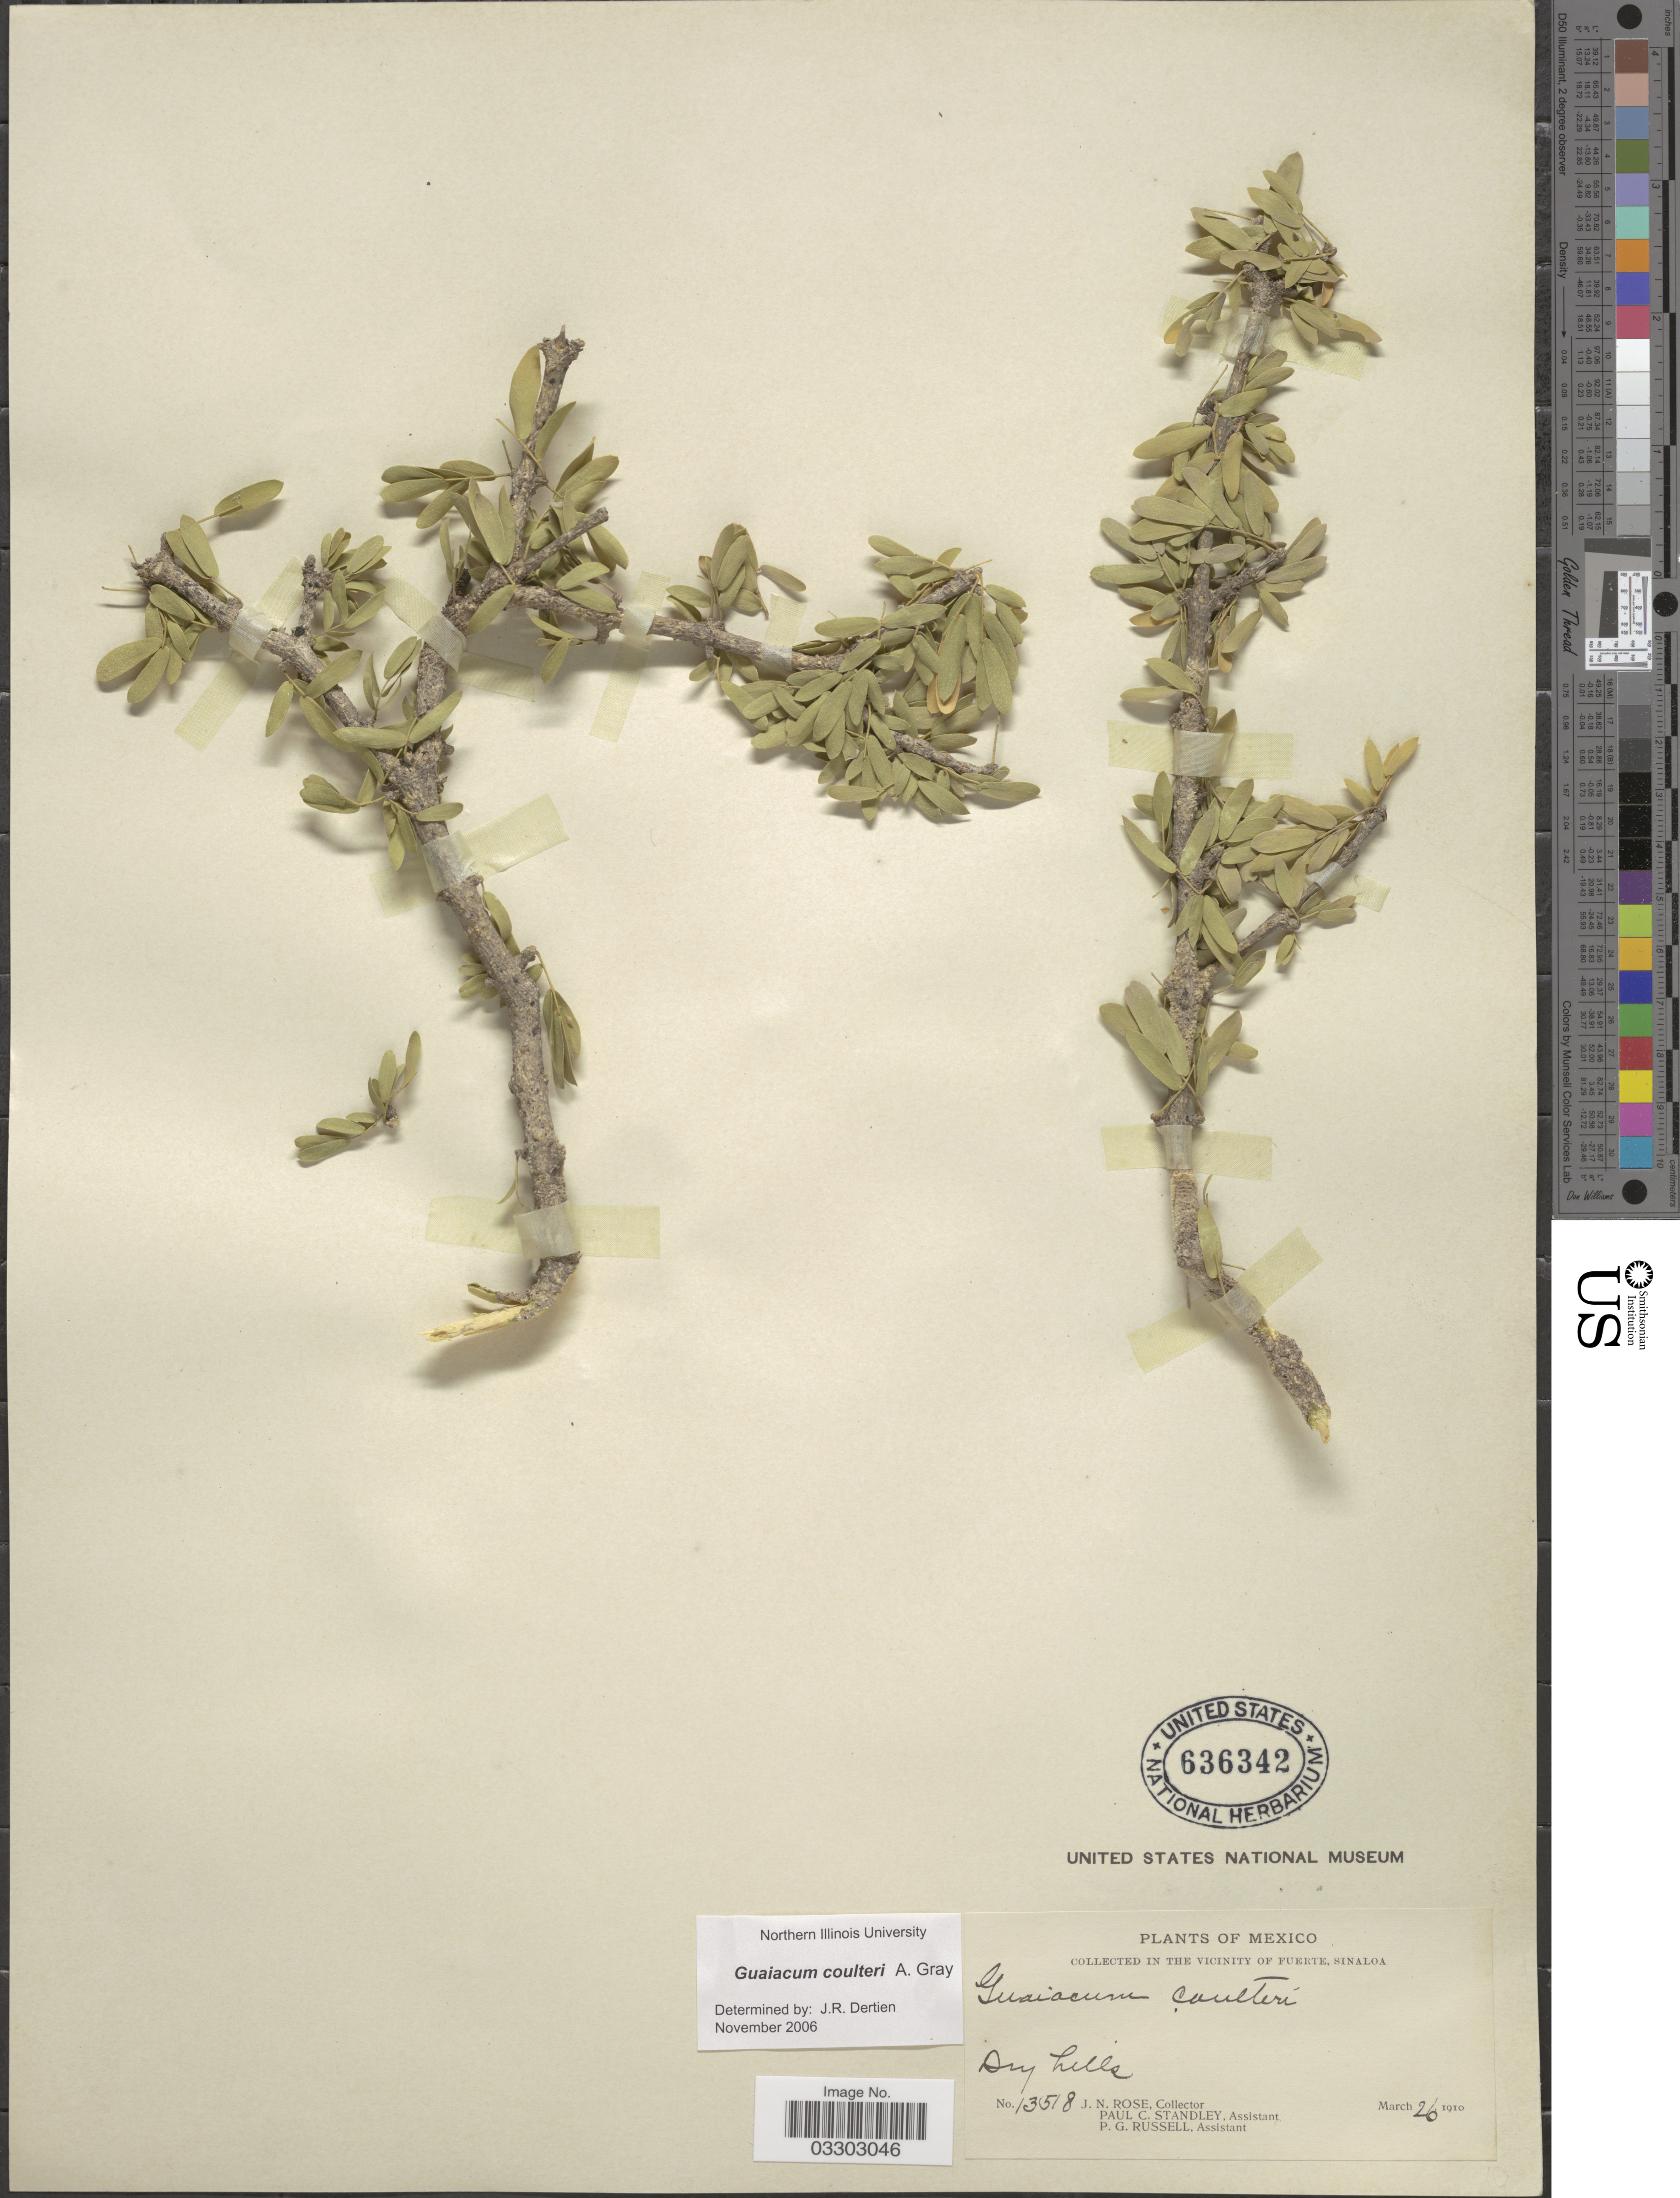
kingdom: Plantae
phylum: Tracheophyta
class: Magnoliopsida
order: Zygophyllales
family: Zygophyllaceae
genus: Guaiacum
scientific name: Guaiacum coulteri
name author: A. Gray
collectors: J. N. Rose, P. C. Standley & P. G. Russell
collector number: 13518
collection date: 1910-03-26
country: Mexico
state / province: Sinaloa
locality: In the vicinity of Fuerte.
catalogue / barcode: US 636342